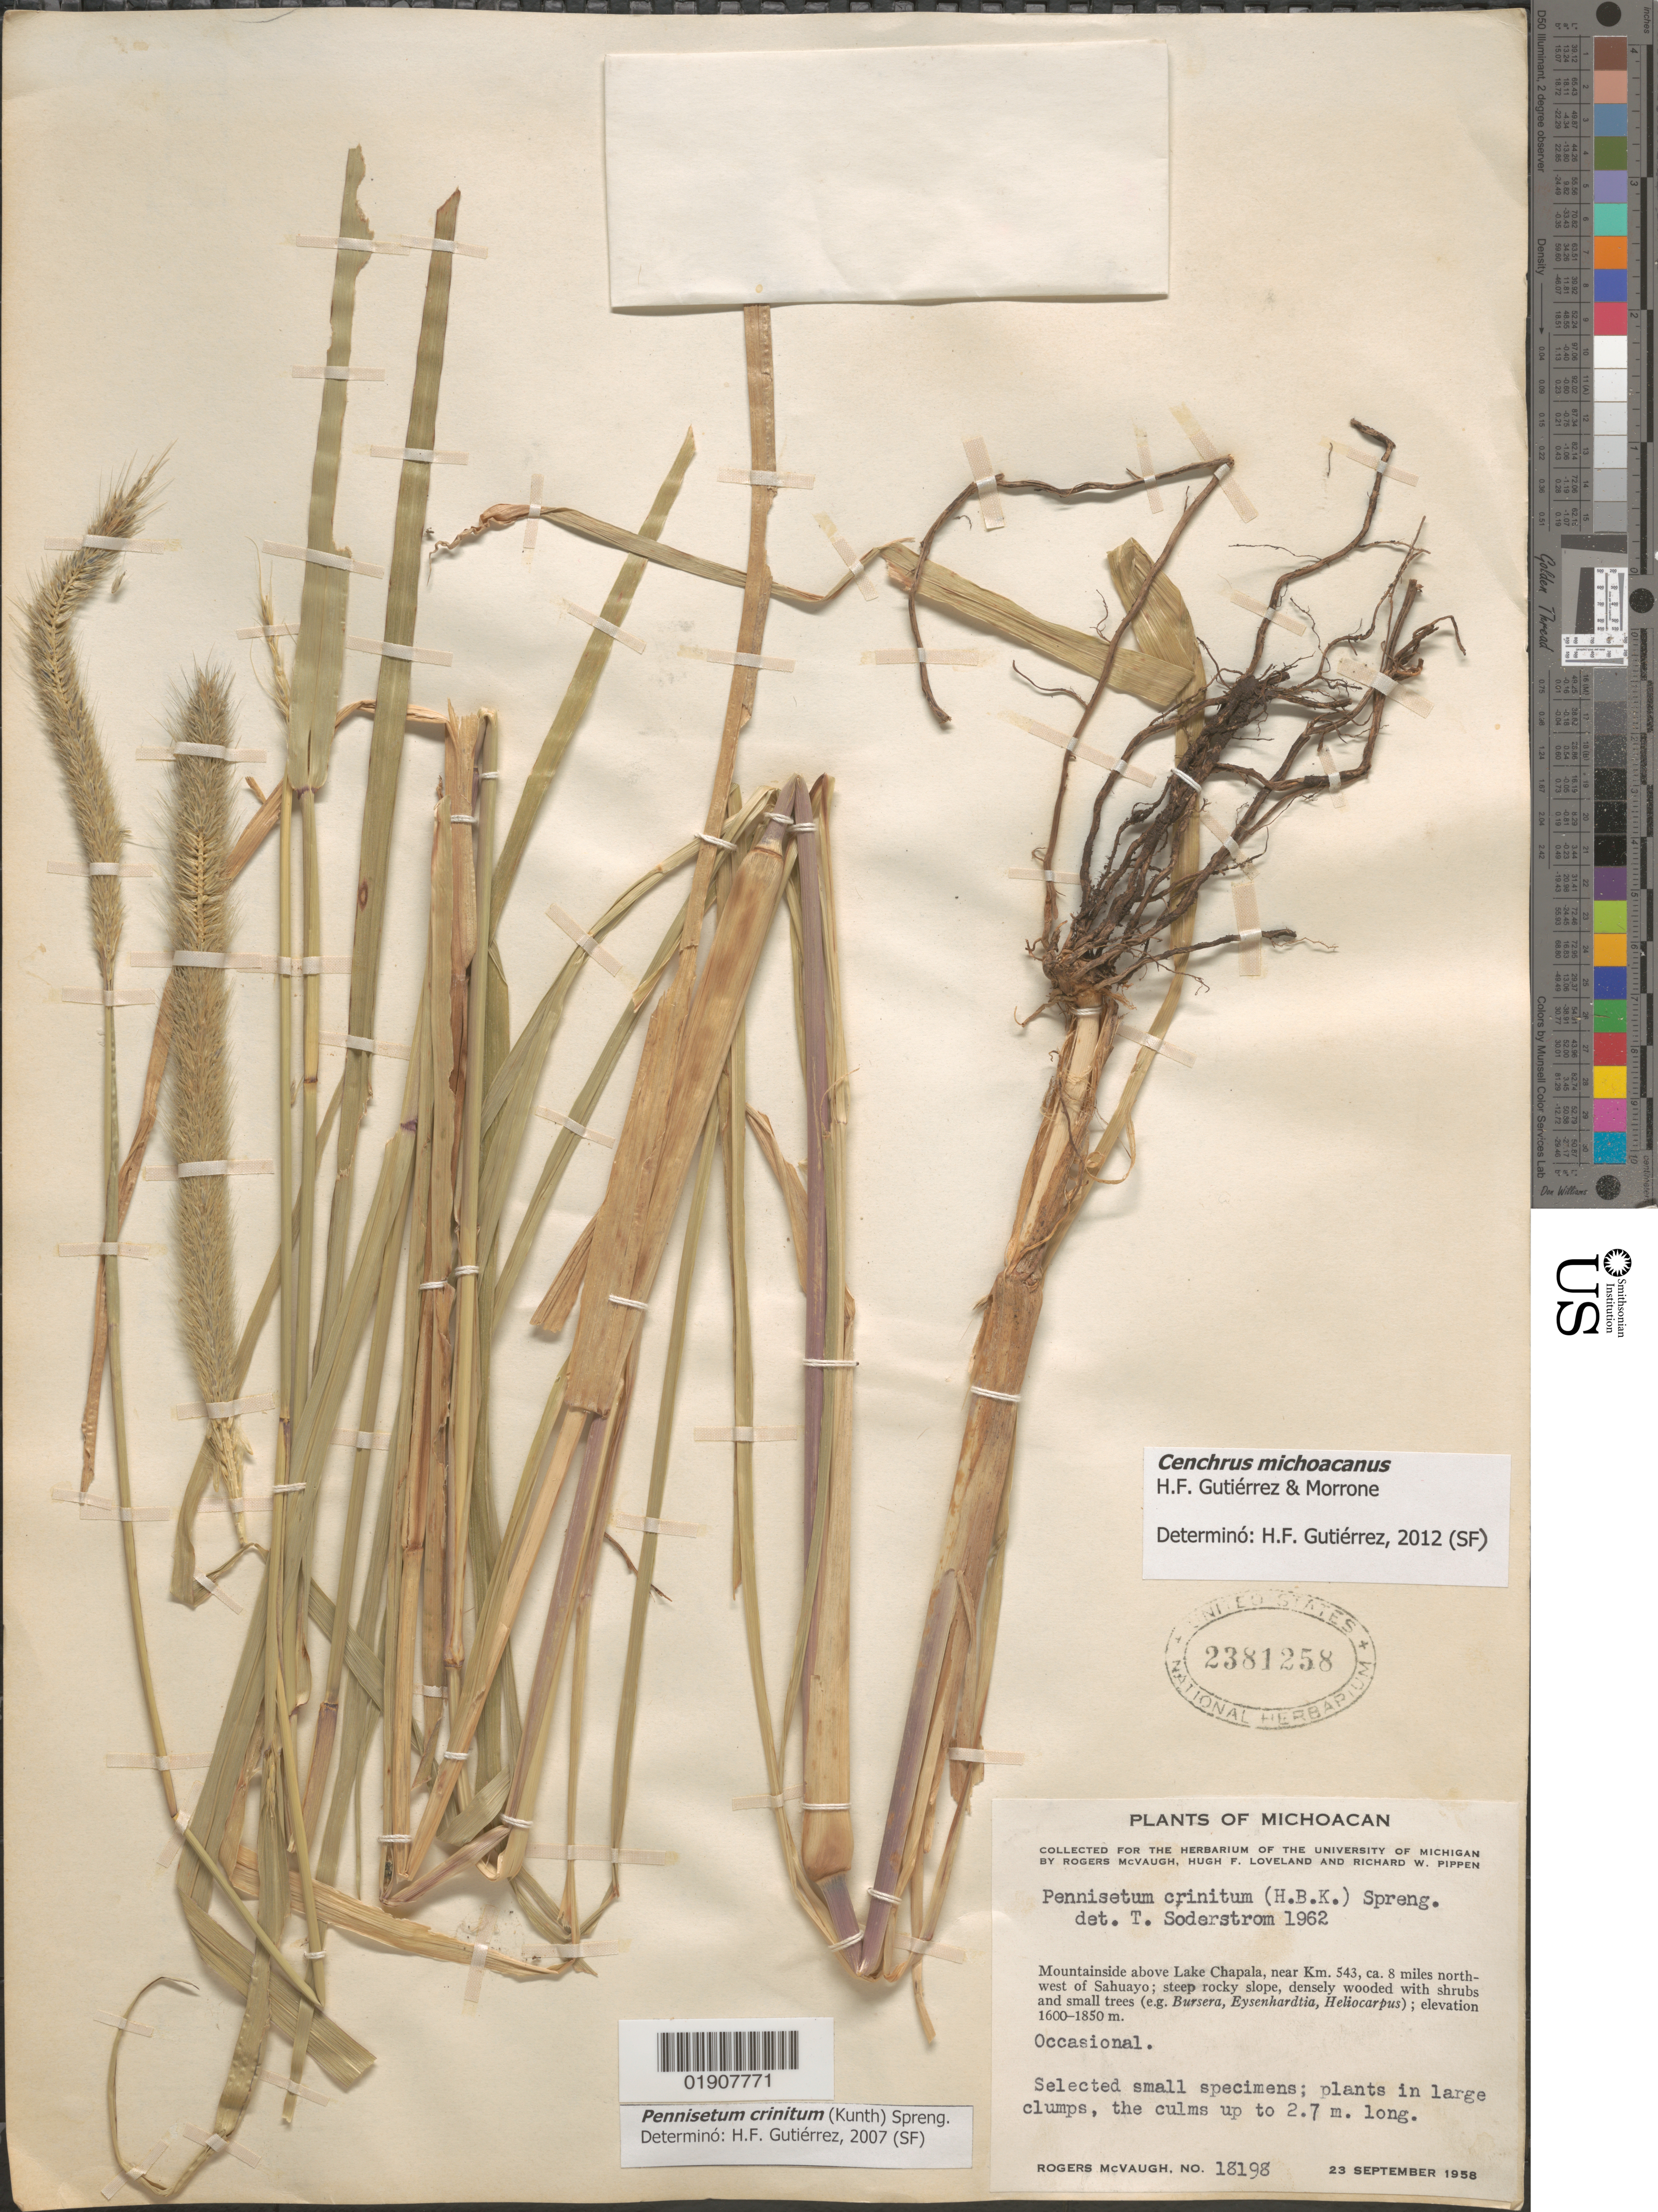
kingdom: Plantae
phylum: Tracheophyta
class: Liliopsida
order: Poales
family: Poaceae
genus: Cenchrus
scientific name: Cenchrus michoacanus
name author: H.F. Gut. & Morrone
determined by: Gutiérrez, H. F.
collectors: R. McVaugh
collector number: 18198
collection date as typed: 23 Sep 1958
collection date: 1958-09-23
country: Mexico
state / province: Michoácan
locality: Mountainside above Lake Chapala, near km 543, ca 8 mi NW of Sahuayo.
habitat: Steep rocky slope, densely wooded with shrubs and small trees.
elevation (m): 1600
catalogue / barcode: US 2381258